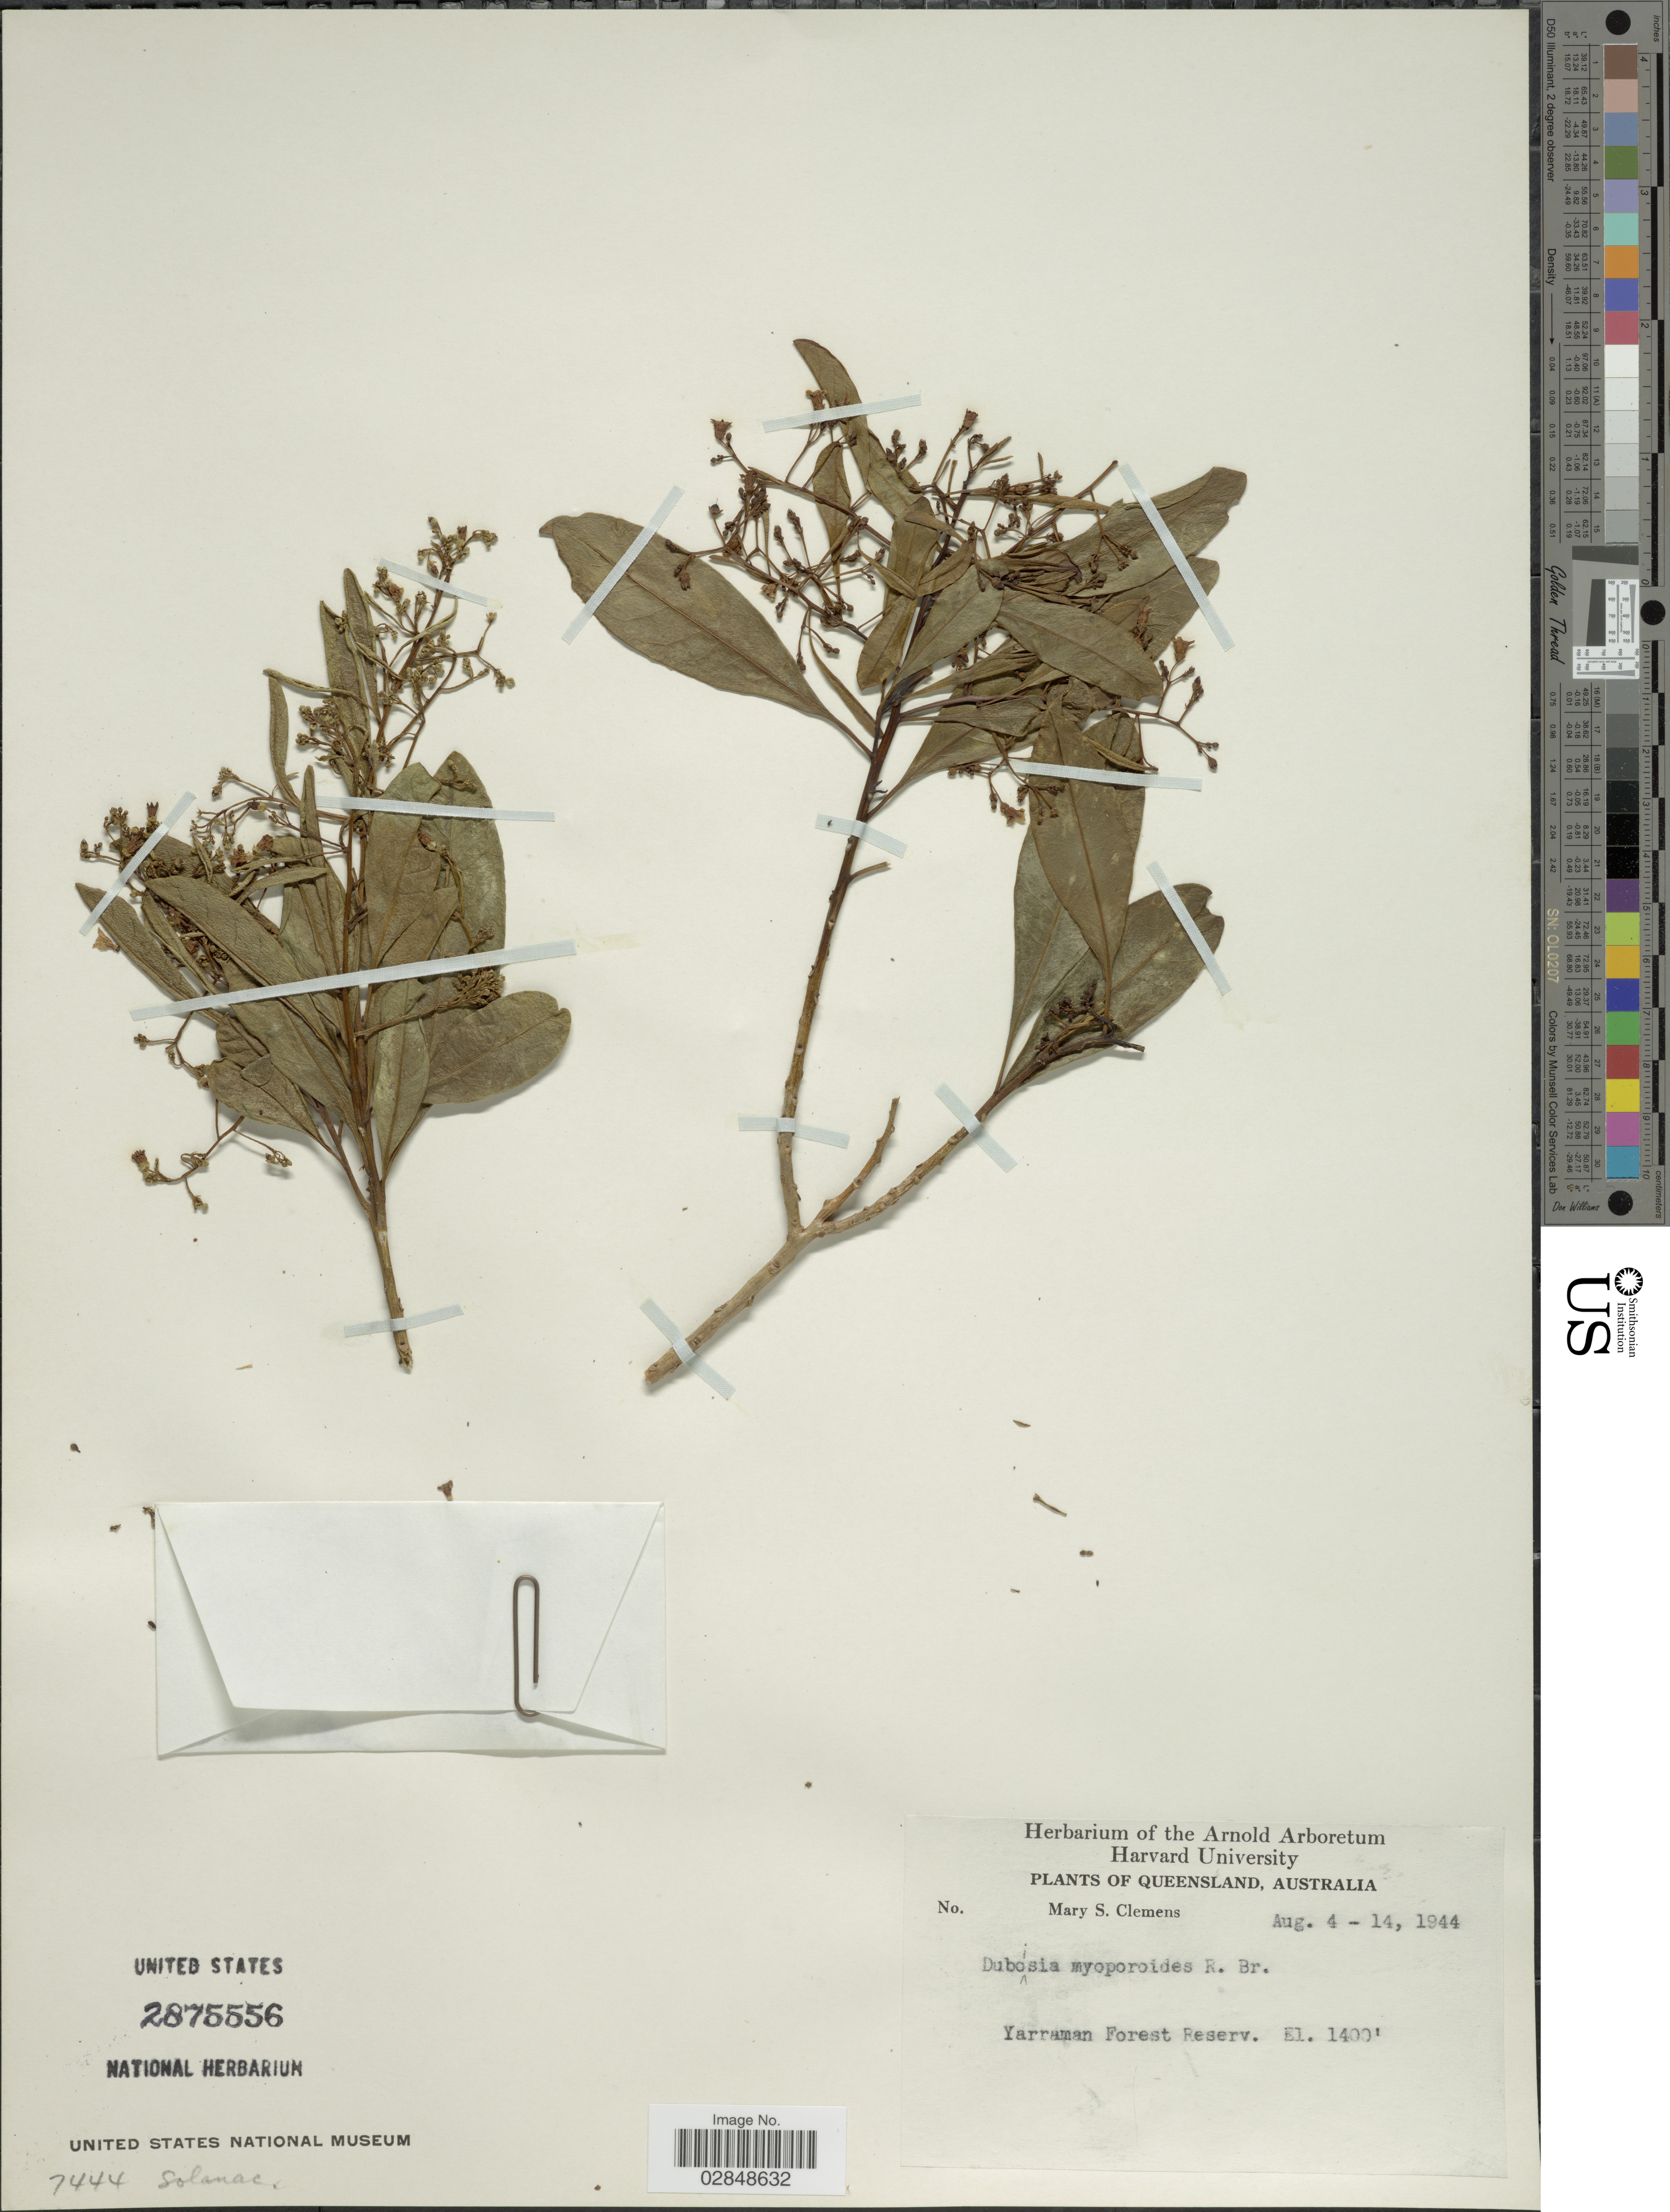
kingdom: Plantae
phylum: Tracheophyta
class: Magnoliopsida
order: Solanales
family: Solanaceae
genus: Duboisia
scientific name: Duboisia myoporoides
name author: R. Br.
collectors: M. S. Clemens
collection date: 1944-08-04/1944-08-14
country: Australia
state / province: Queensland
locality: Yarraman Forest Reserv.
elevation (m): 427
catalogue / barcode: US 2875556